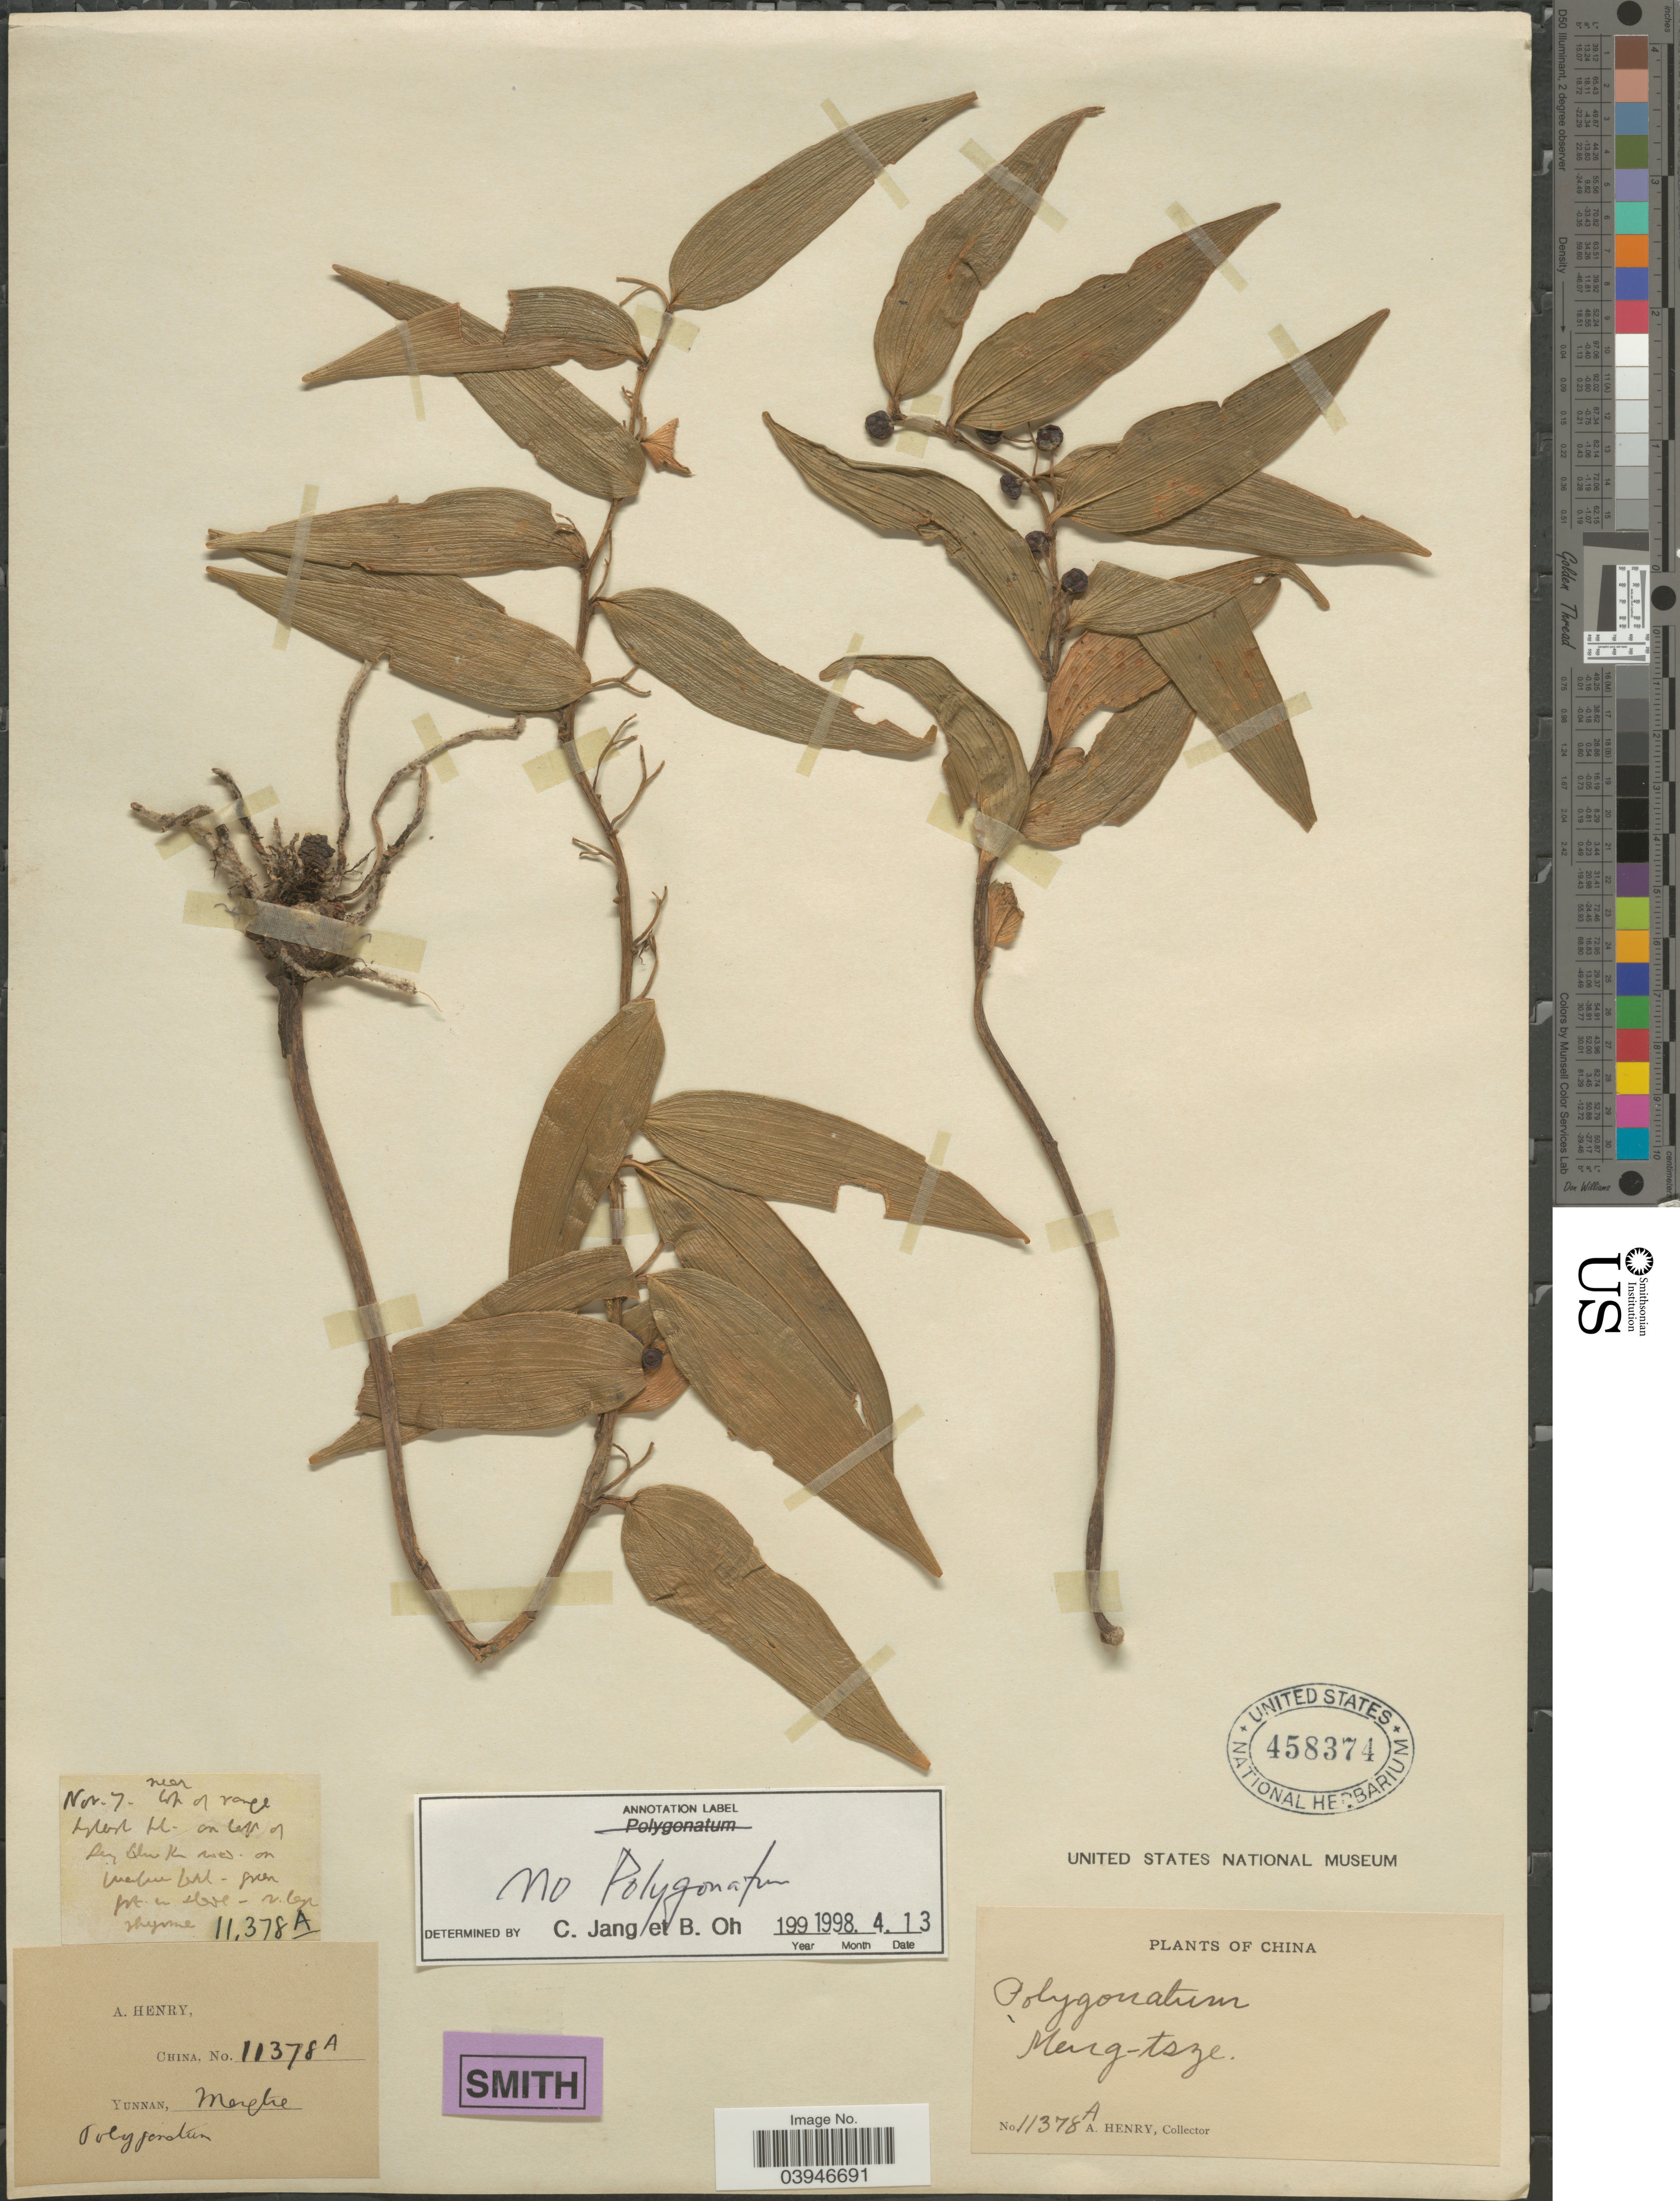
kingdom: Plantae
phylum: Tracheophyta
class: Liliopsida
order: Liliales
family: Liliaceae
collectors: A. Henry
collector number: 11378 A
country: China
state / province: Yunnan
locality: Meng-tsze. Near top of range, Leng Shui Ku road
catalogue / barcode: US 458374